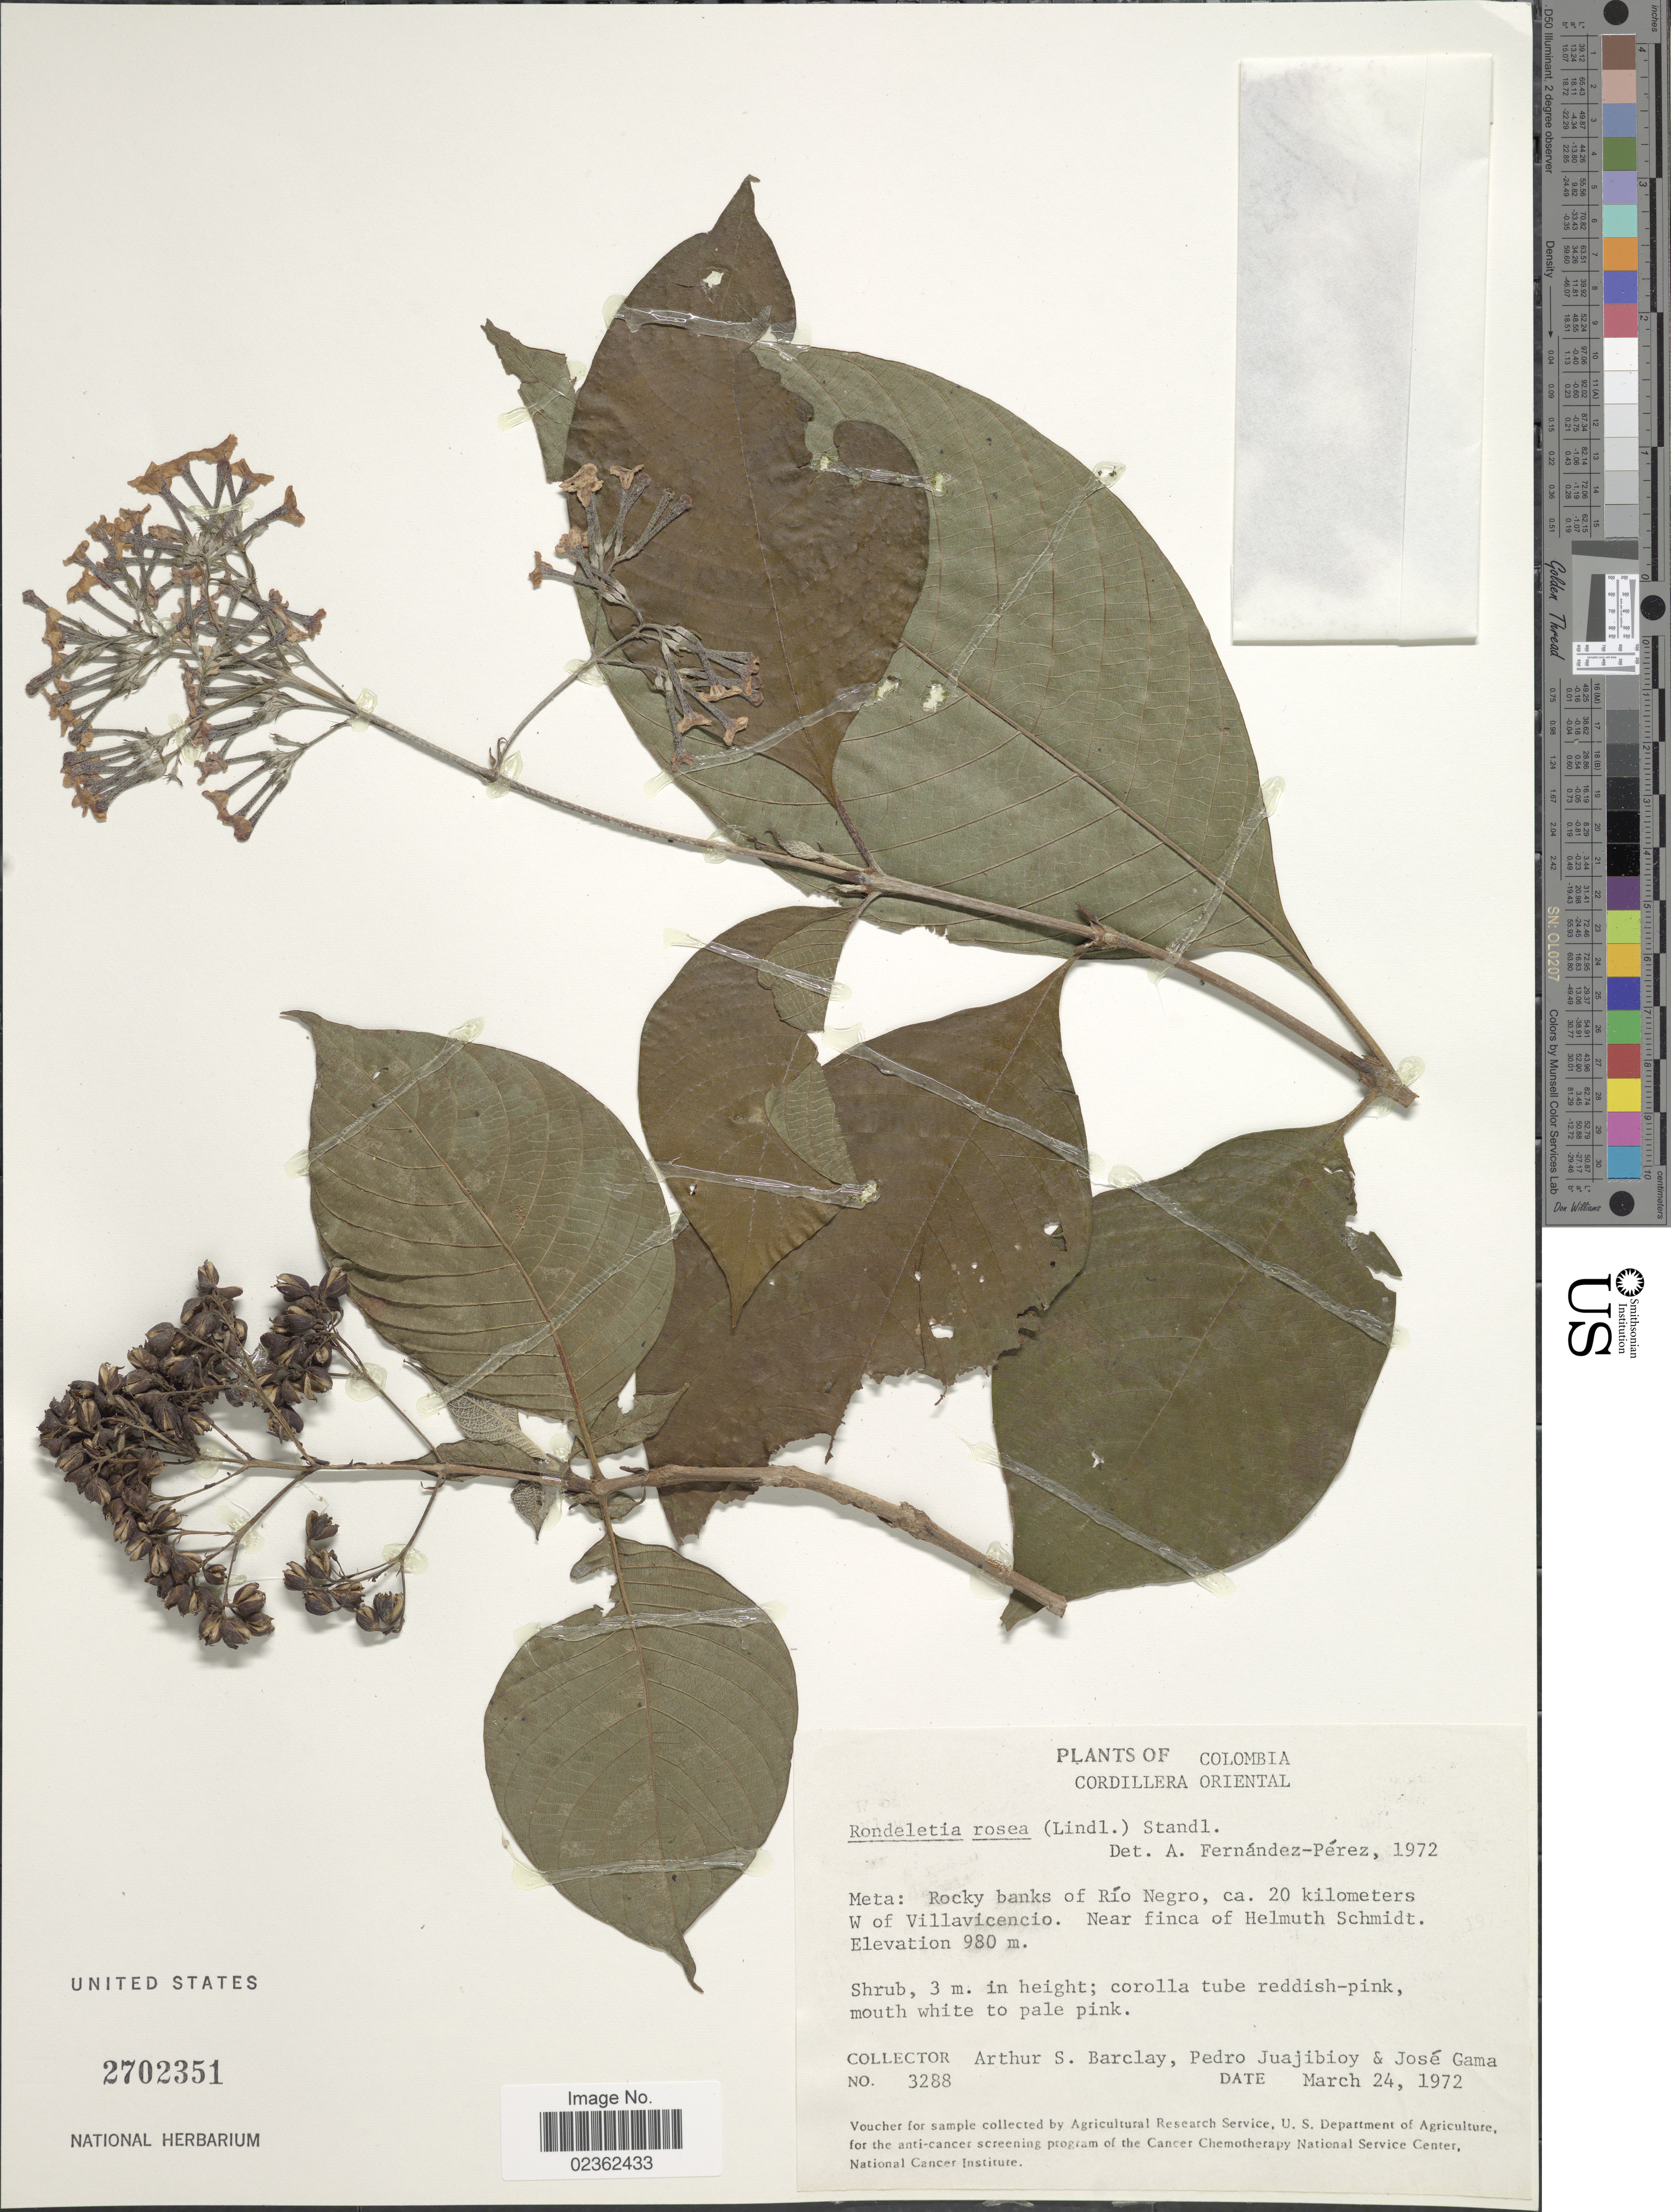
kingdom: Plantae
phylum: Tracheophyta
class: Magnoliopsida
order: Gentianales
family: Rubiaceae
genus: Arachnothryx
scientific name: Arachnothryx reflexa var. reflexa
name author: (Benth.) Planch.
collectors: A. S. Barclay, P. Juajibioy & J. Gama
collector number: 3288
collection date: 1972-03-24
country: Colombia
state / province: Meta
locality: Cordillera Oriental, rocky banks of Rio Negro, ca. 20 kilometers W of Villavicencio, near finca of Helmuth Schmidt.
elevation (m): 980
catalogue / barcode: US 2702351